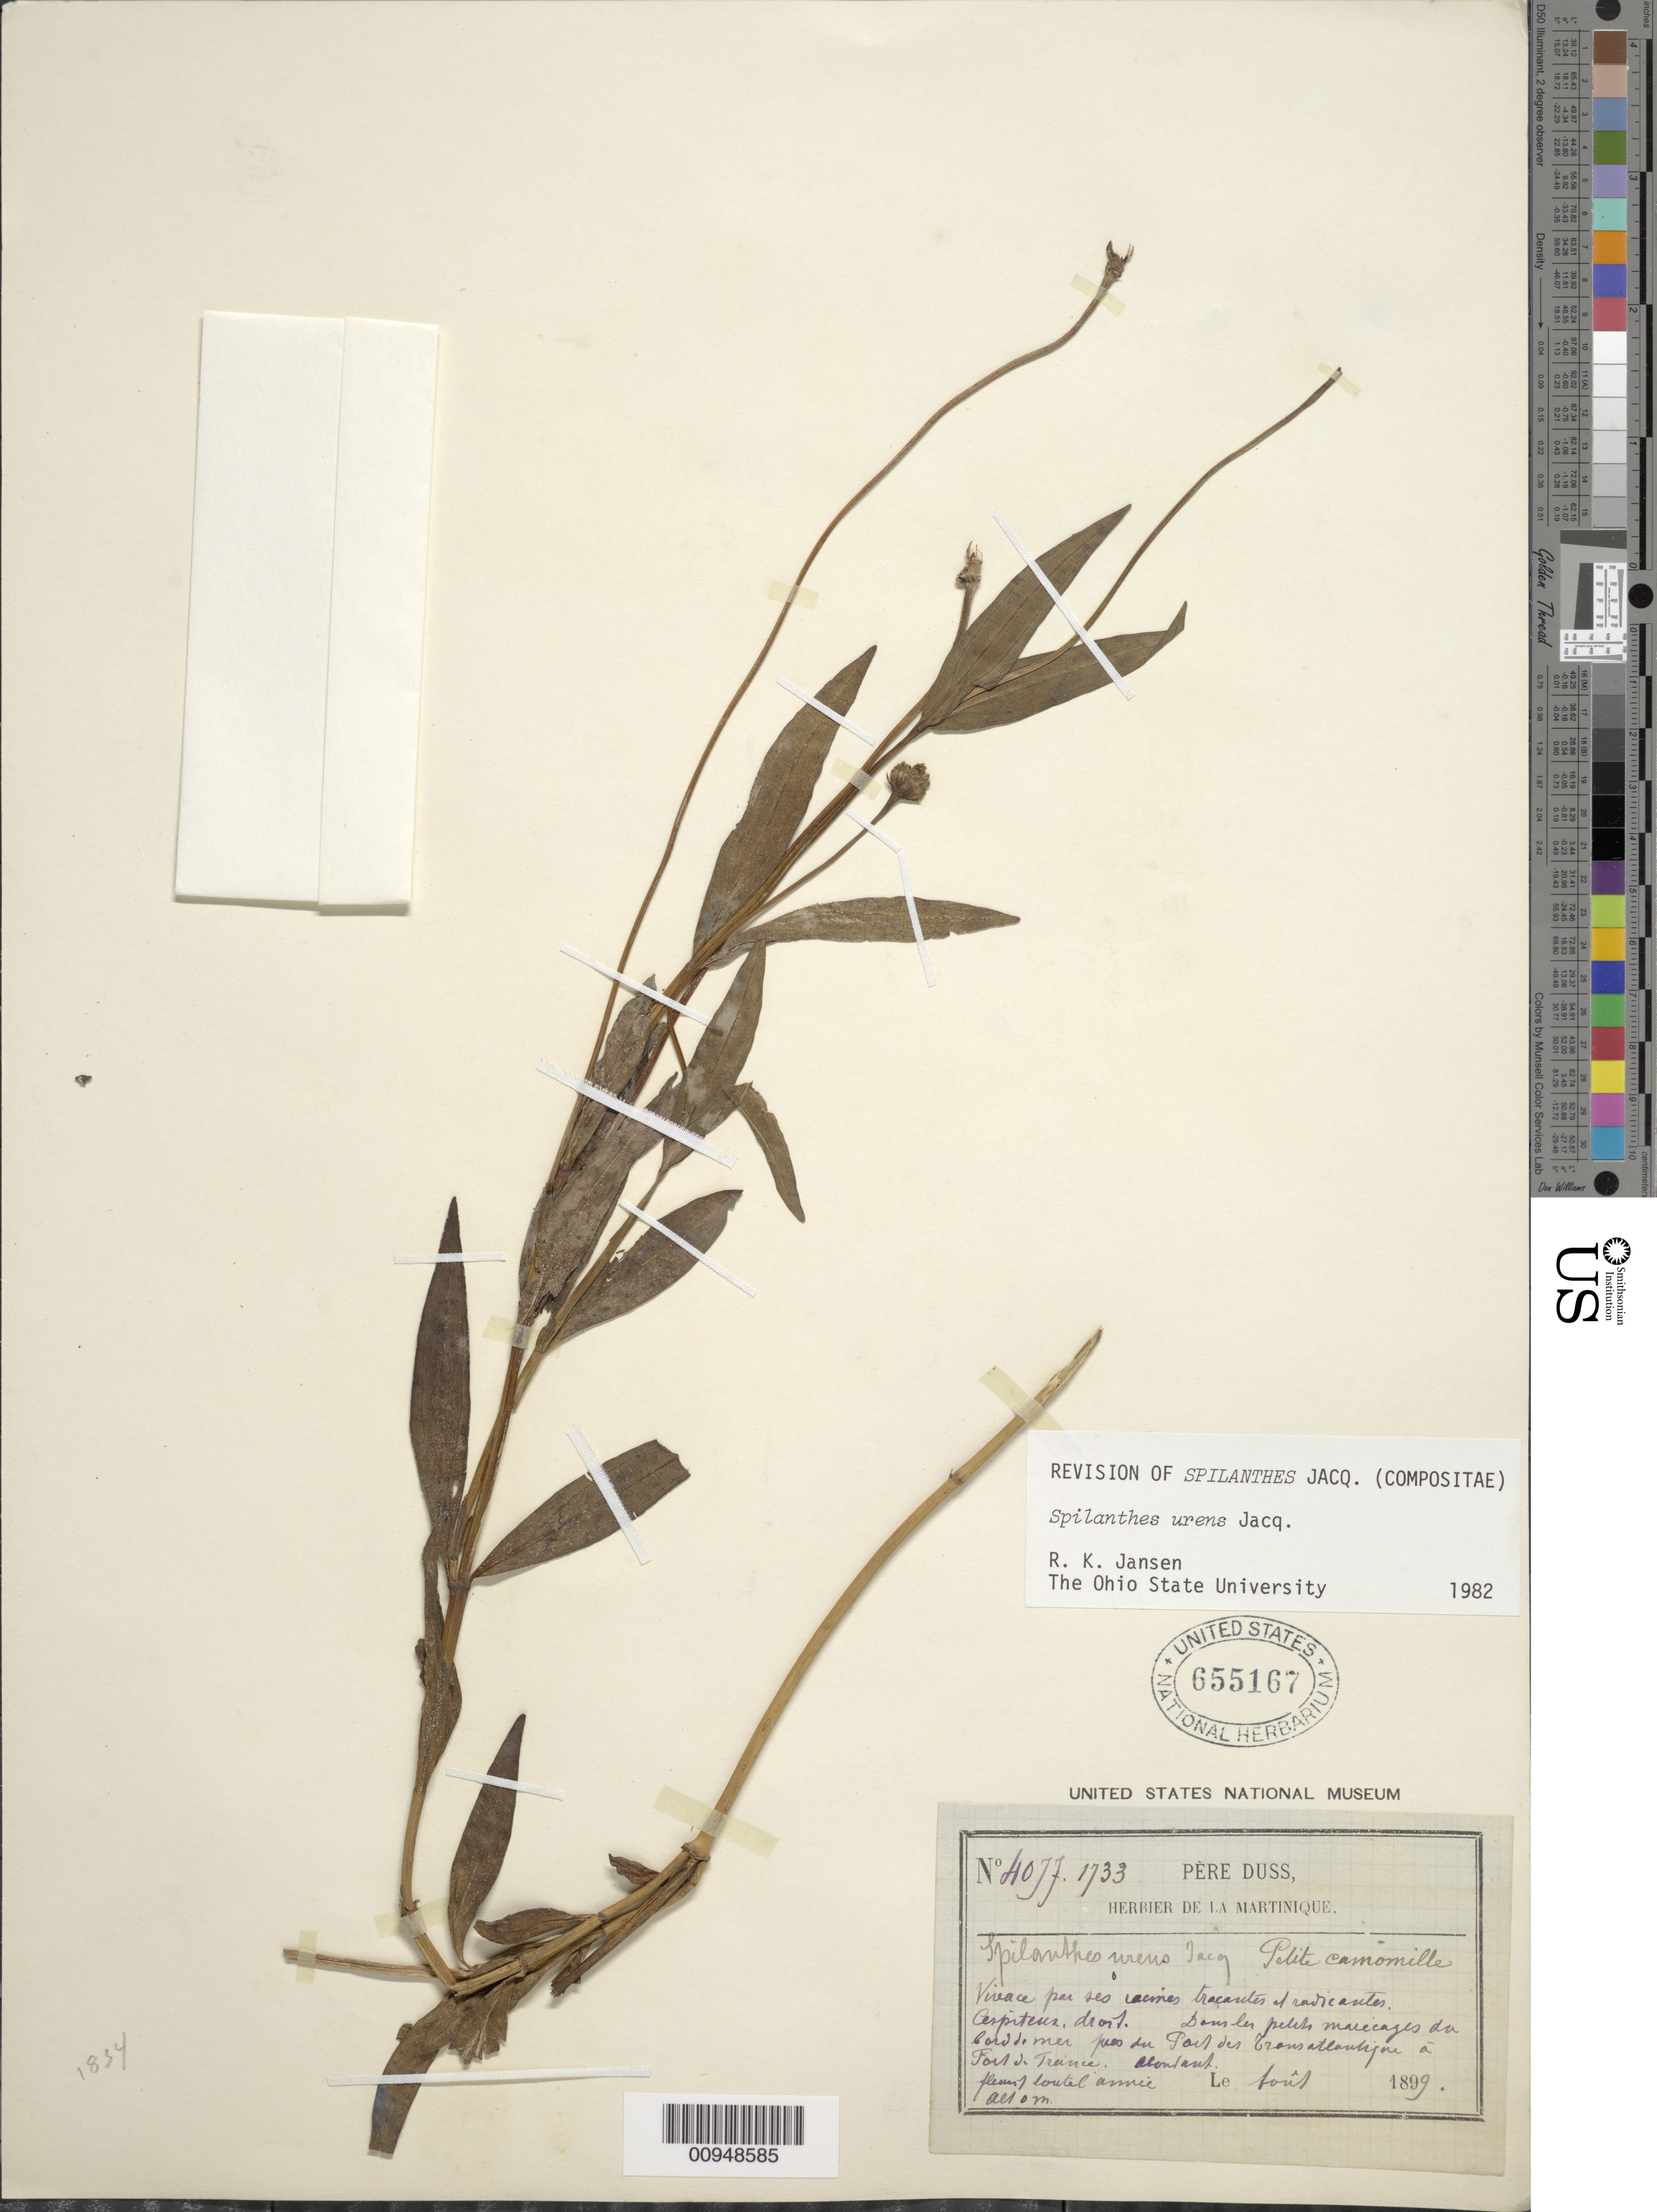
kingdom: Plantae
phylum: Tracheophyta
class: Magnoliopsida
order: Asterales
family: Asteraceae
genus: Spilanthes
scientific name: Spilanthes urens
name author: Jacq.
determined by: Jansen, R. K.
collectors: Père Duss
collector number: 1733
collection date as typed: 1899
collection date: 1899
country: Martinique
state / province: Fort-de-France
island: Martinique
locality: Dans ler petite marecages du bord de mer juso du Port des Transatlantique á Fort de France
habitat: Vivace par ses lacnes trecantes er radicantes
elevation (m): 0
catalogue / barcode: US 655167